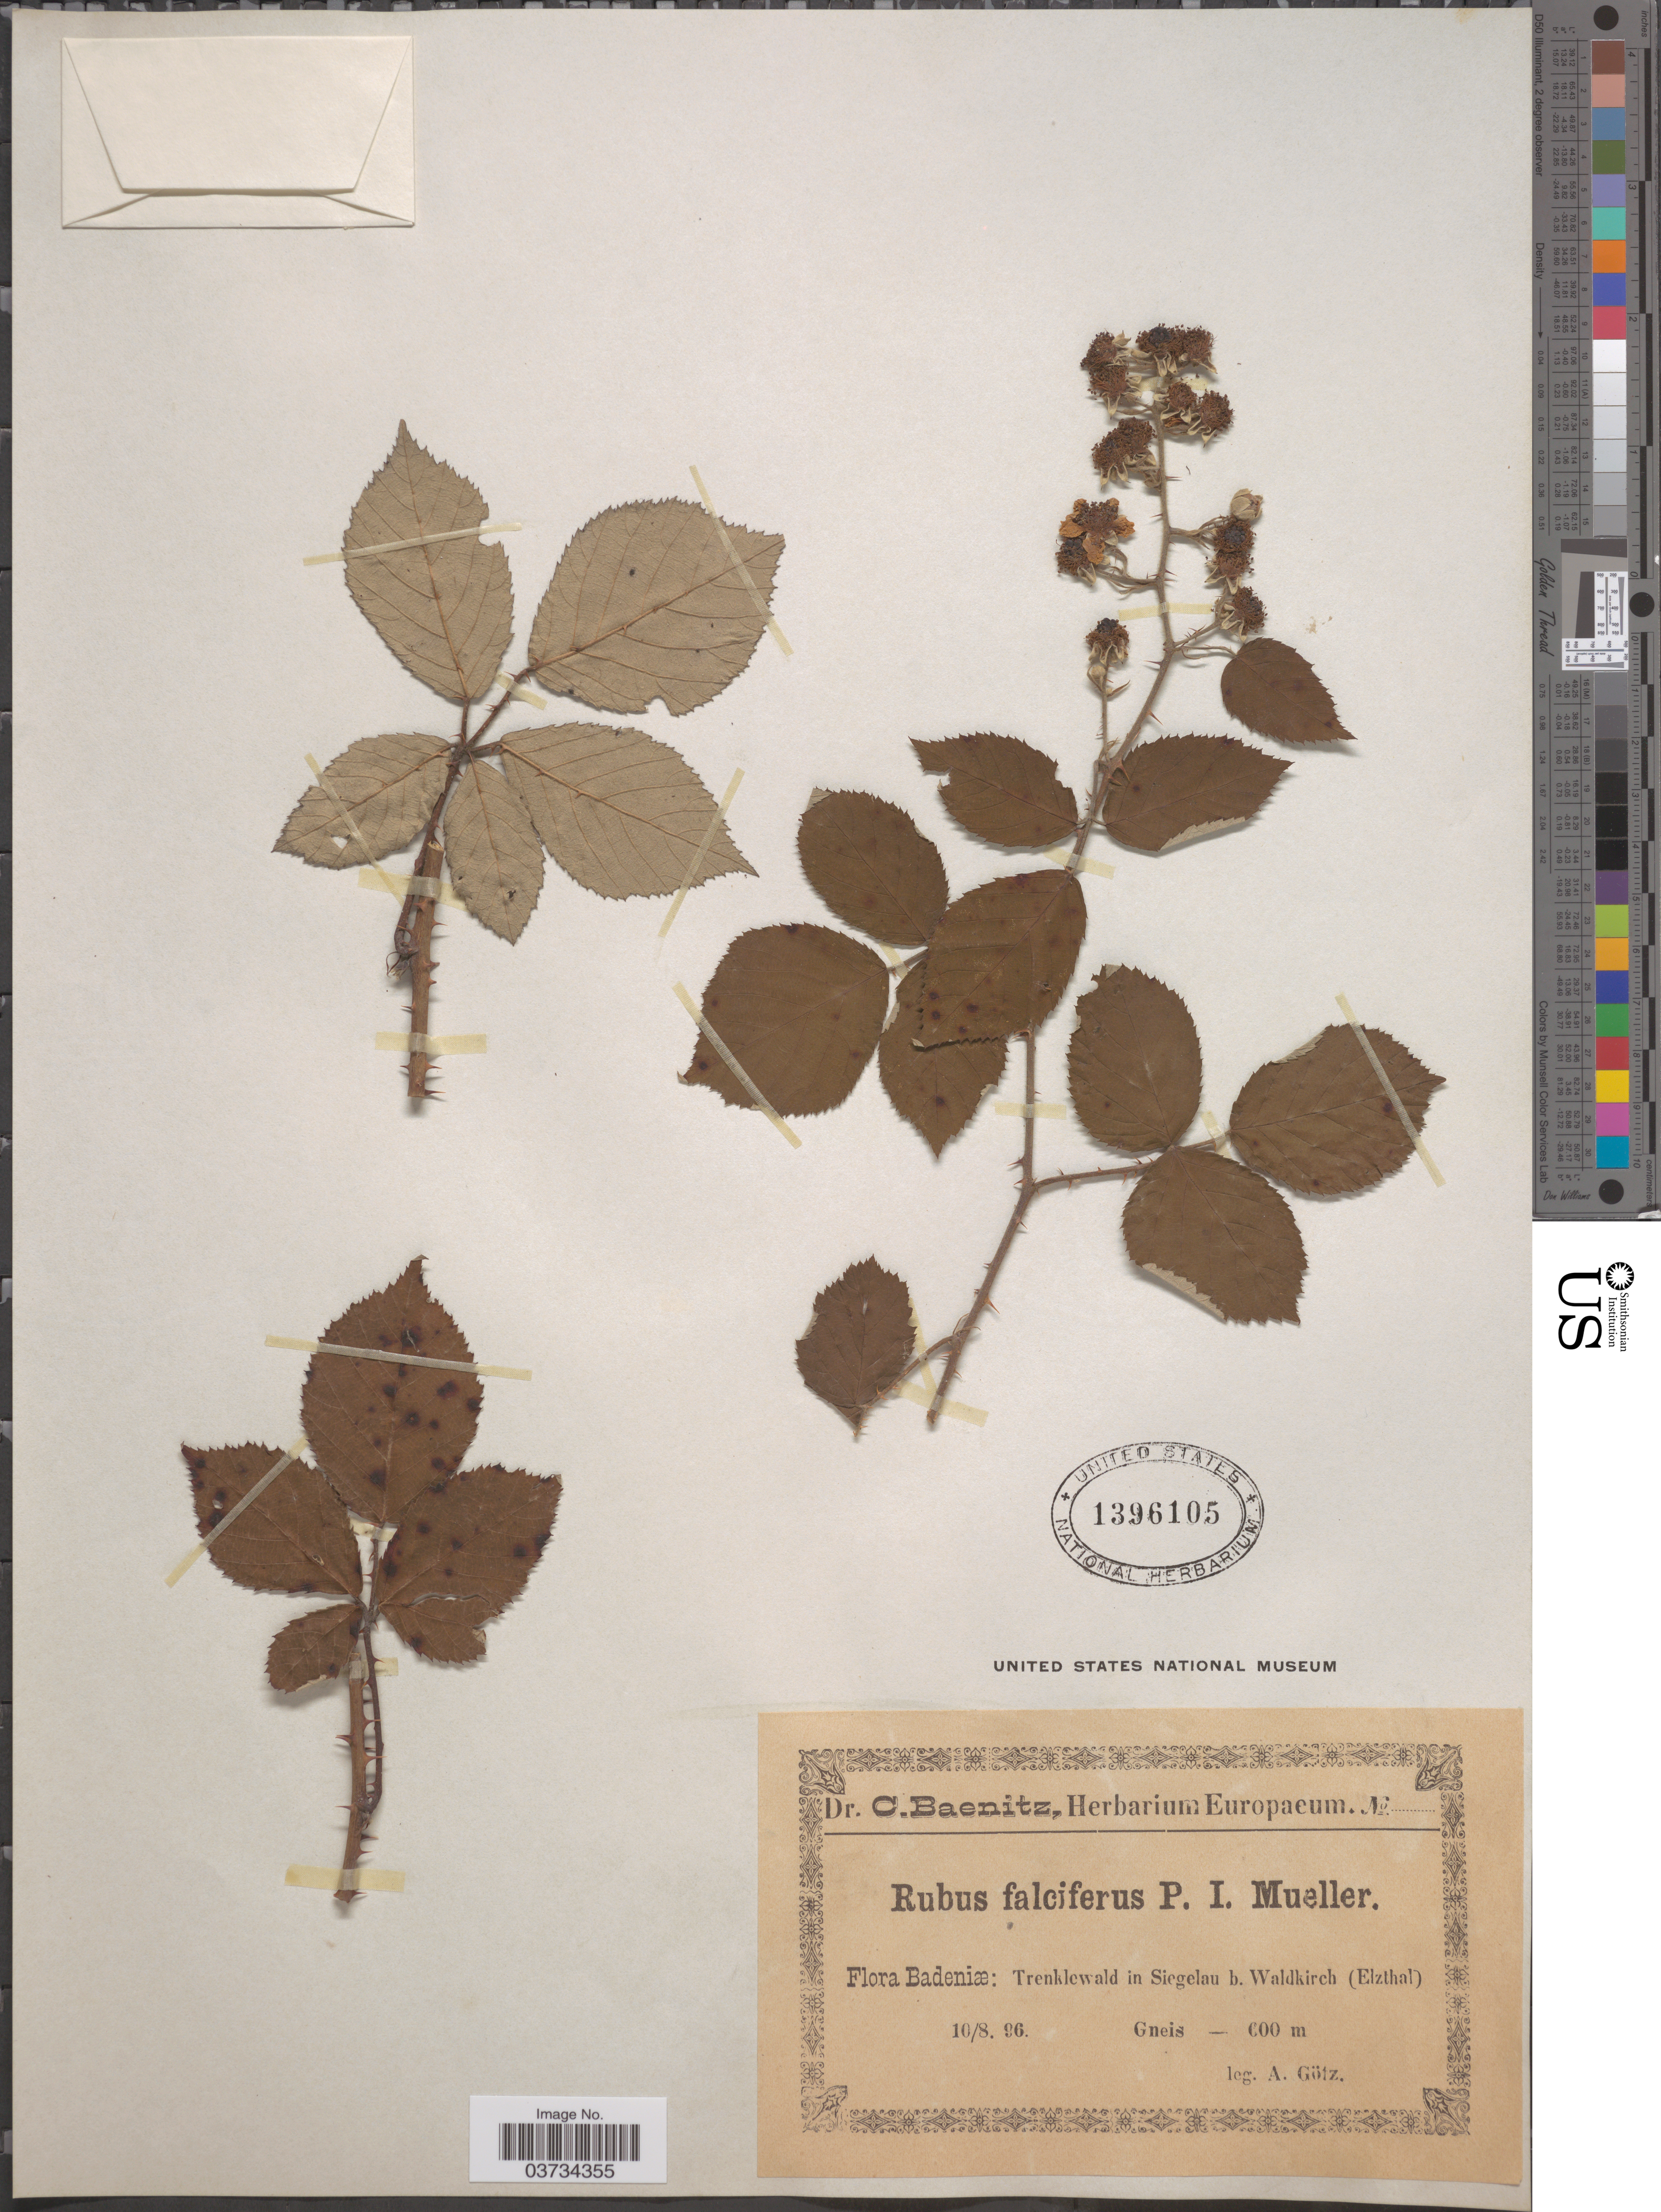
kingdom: Plantae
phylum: Tracheophyta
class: Magnoliopsida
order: Rosales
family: Rosaceae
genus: Rubus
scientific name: Rubus falciferus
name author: P.J. Müll.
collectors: A. Götz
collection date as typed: Transcribed d/m/y: 10/8/96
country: Germany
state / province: Baden-Württemberg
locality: Badeniæ: Trenklewald in Siegelau b. Waldkirch (Elzthal). Gneis.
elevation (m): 600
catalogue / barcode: US 1396105